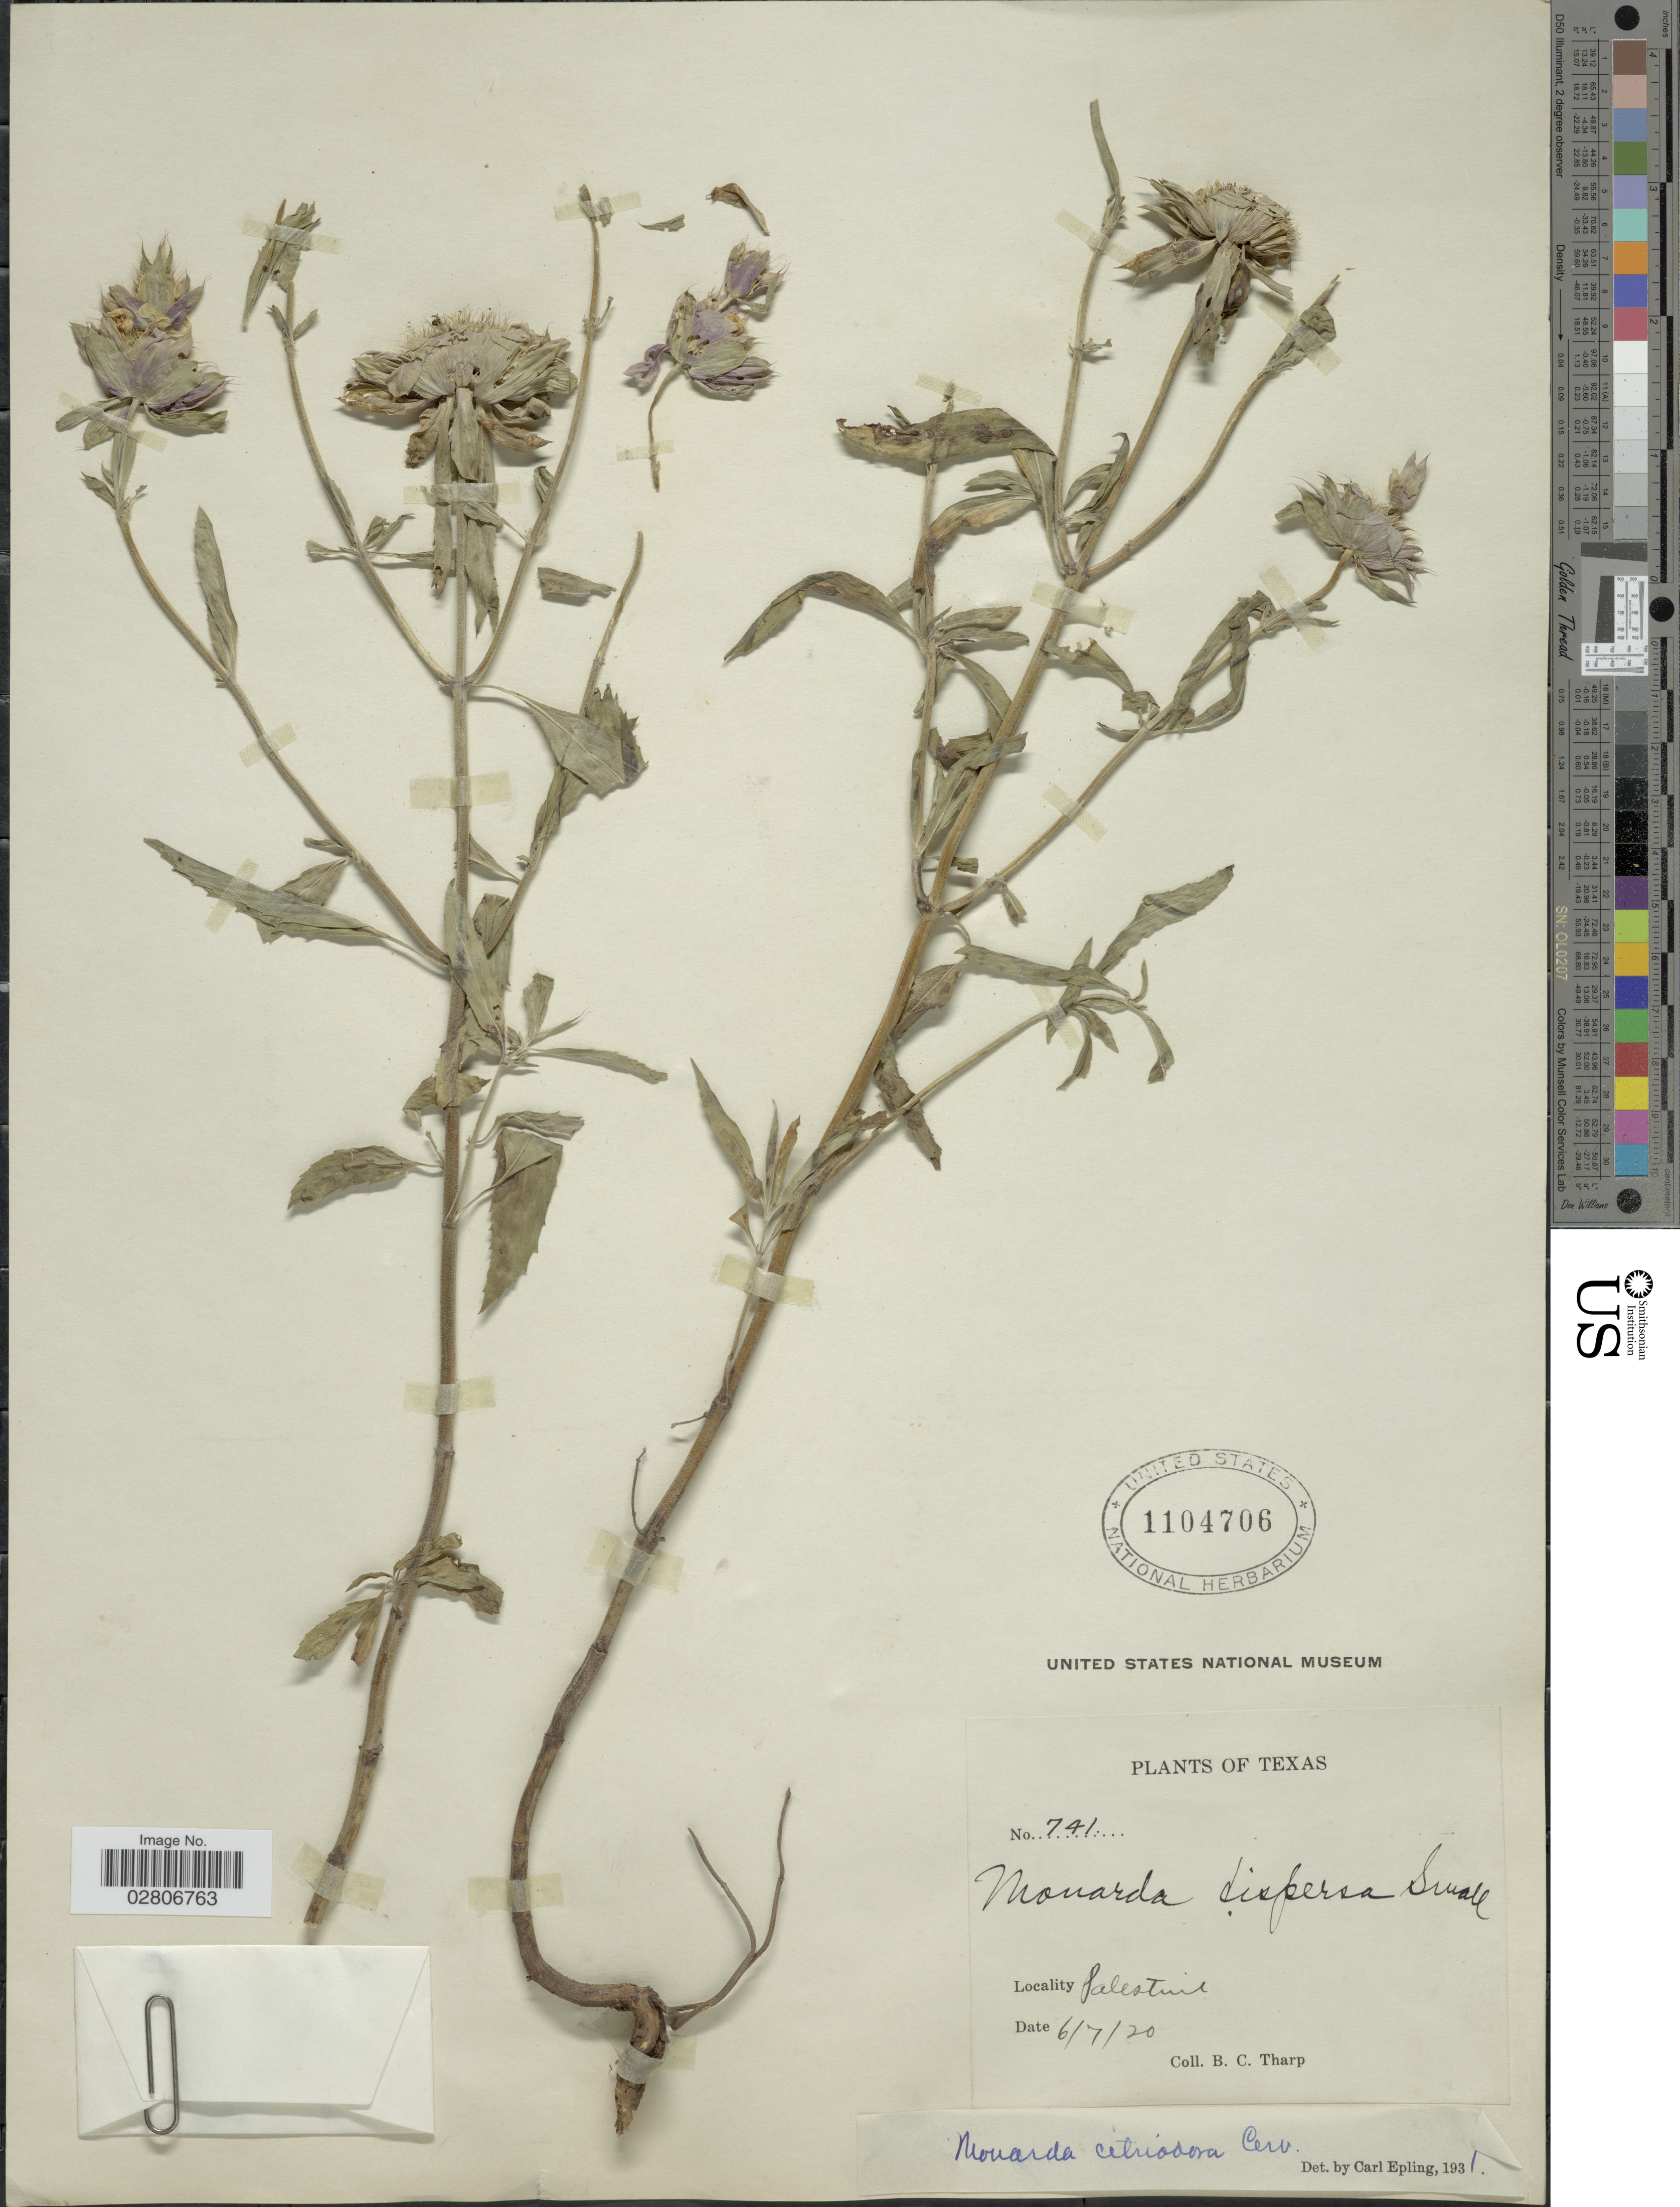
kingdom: Plantae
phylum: Tracheophyta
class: Magnoliopsida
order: Lamiales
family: Lamiaceae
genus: Monarda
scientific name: Monarda citriodora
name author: Cerv. ex Lag.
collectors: B. C. Tharp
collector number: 741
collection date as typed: Transcribed d/m/y: 7/6/20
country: United States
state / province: Texas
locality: Palestine.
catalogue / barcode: US 1104706